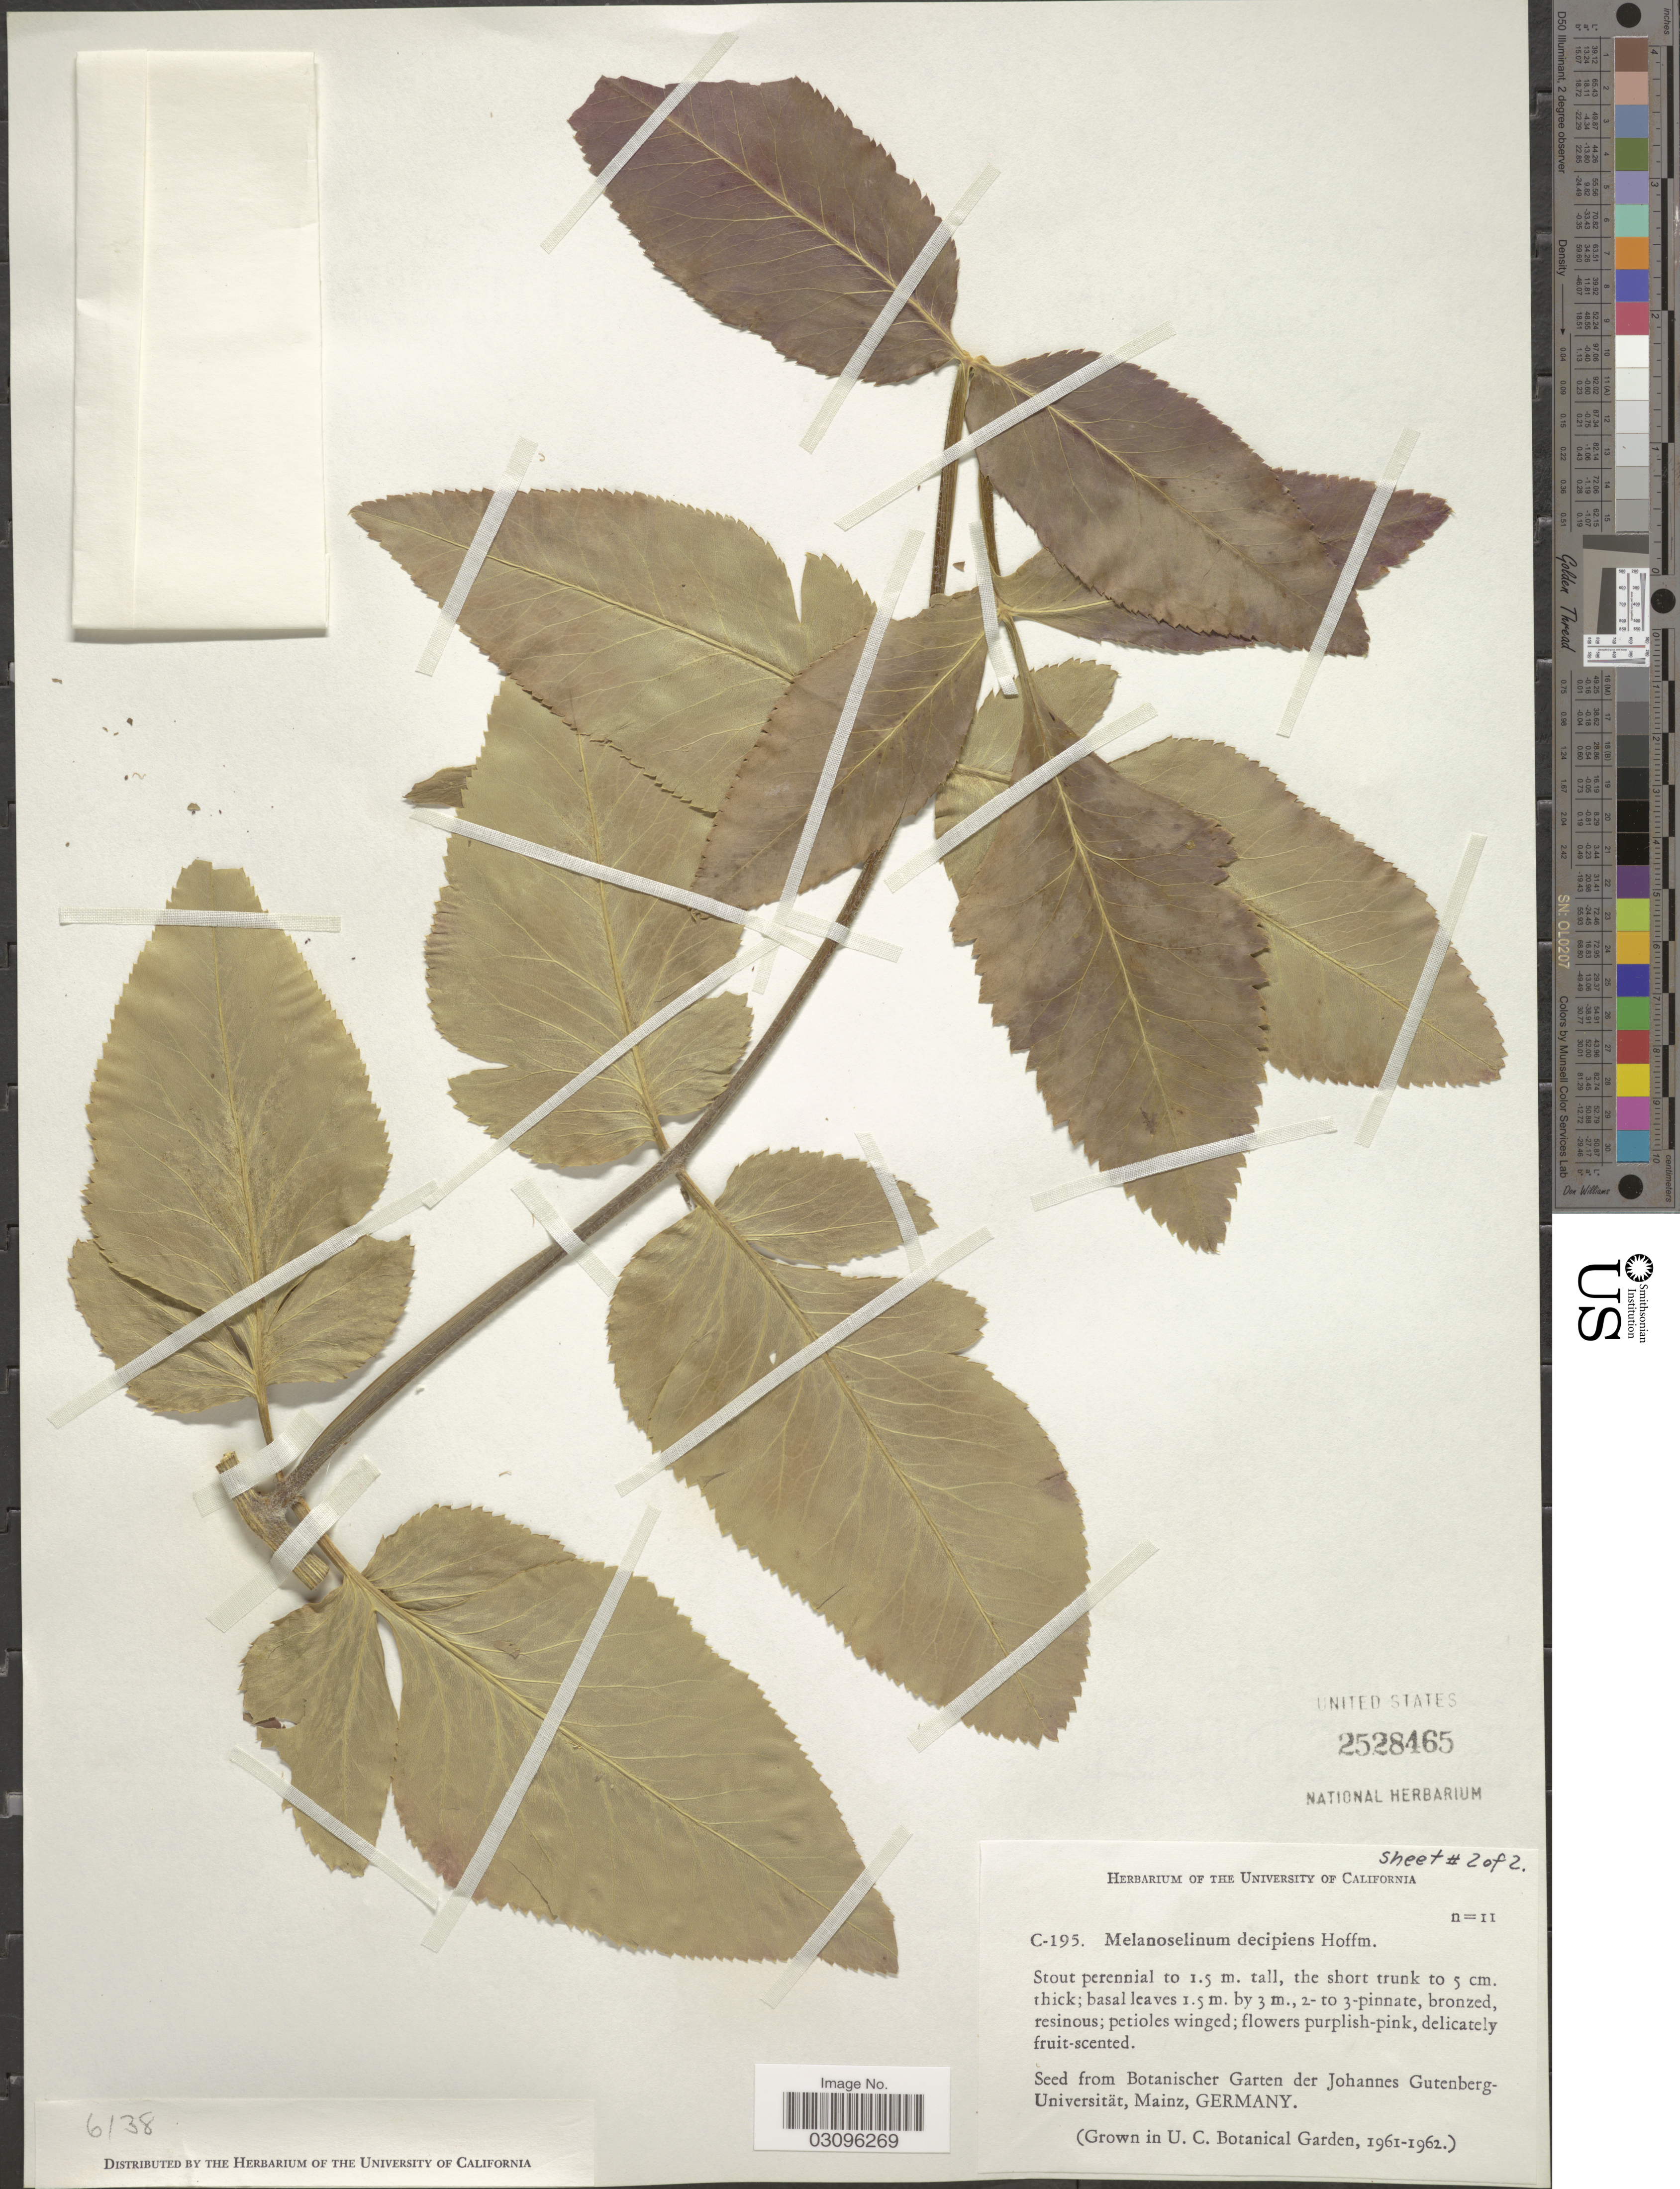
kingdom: Plantae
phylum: Tracheophyta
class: Magnoliopsida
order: Apiales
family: Apiaceae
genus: Melanoselinum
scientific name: Melanoselinum decipiens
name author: (Schrad. & J.C. Wendl.) Hoffm.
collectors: ex herb. Univ. of California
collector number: C-195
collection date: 1961/1962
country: United States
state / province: California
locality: Grown in U.C. Botanical Garden.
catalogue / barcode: US 2528465